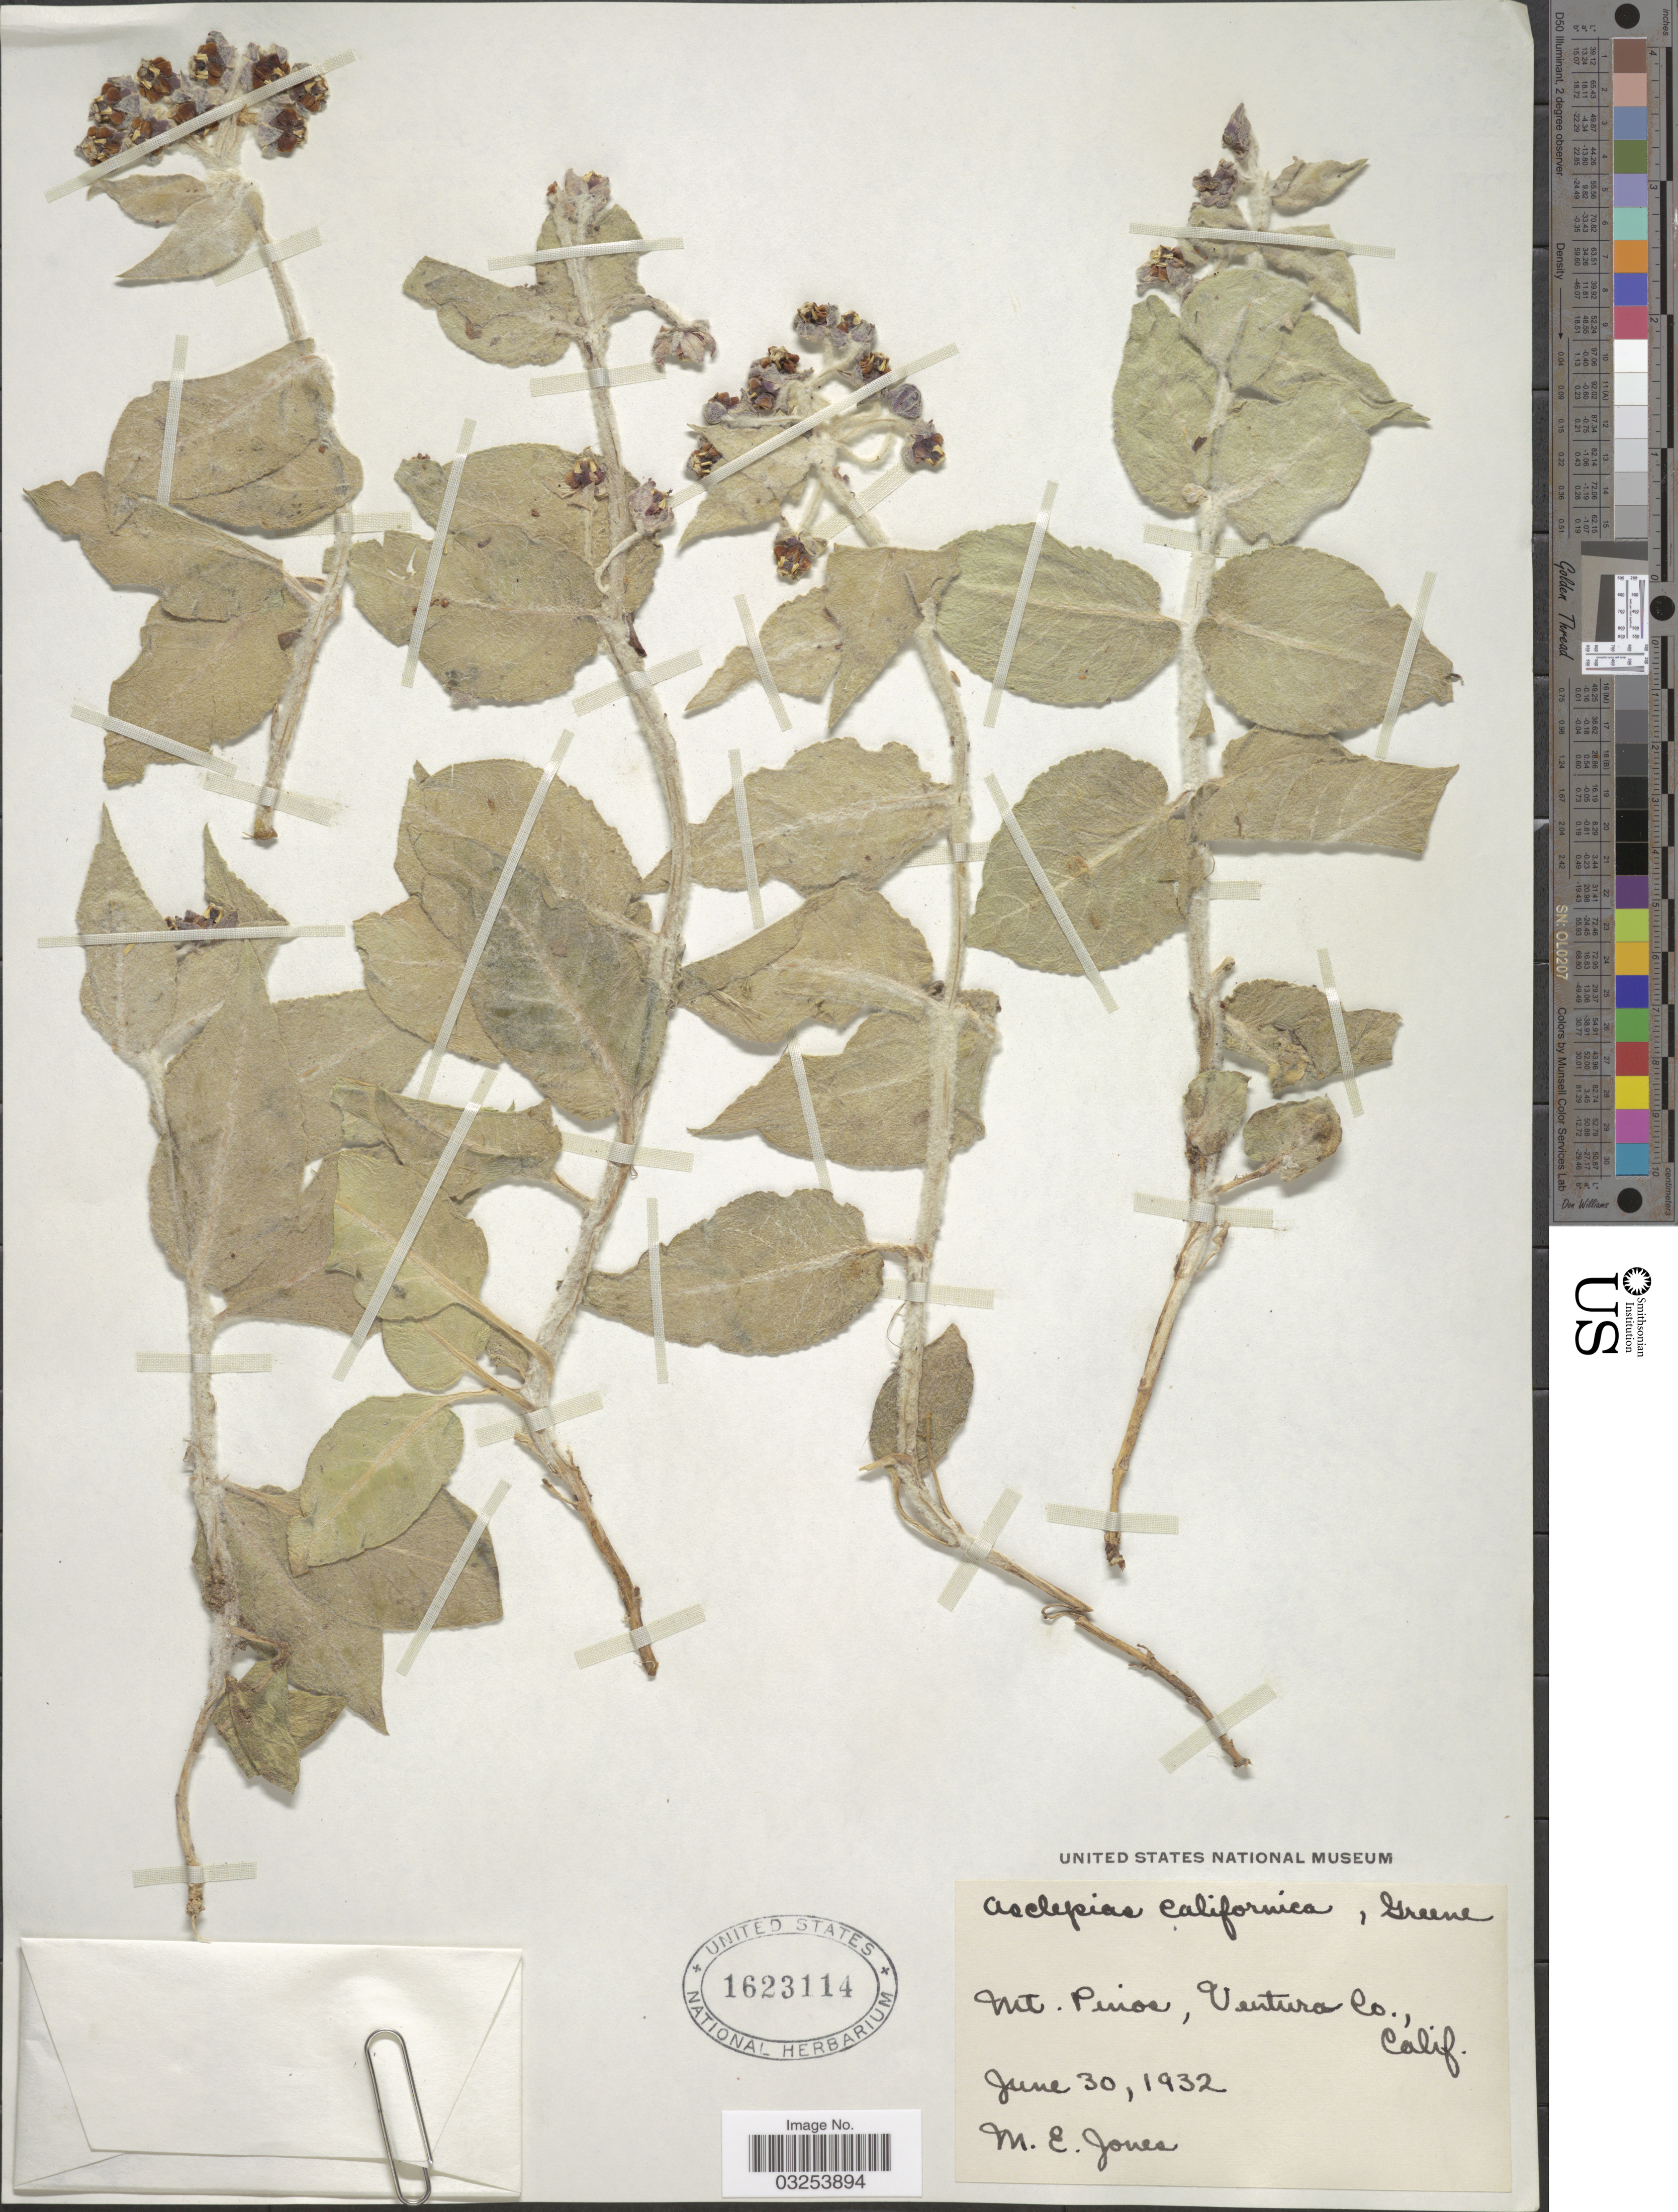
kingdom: Plantae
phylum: Tracheophyta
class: Magnoliopsida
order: Gentianales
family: Apocynaceae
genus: Asclepias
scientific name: Asclepias californica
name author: Greene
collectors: M. E. Jones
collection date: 1932-06-30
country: United States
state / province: California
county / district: Ventura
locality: Mt. Pinos, Ventura Co.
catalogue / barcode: US 1623114